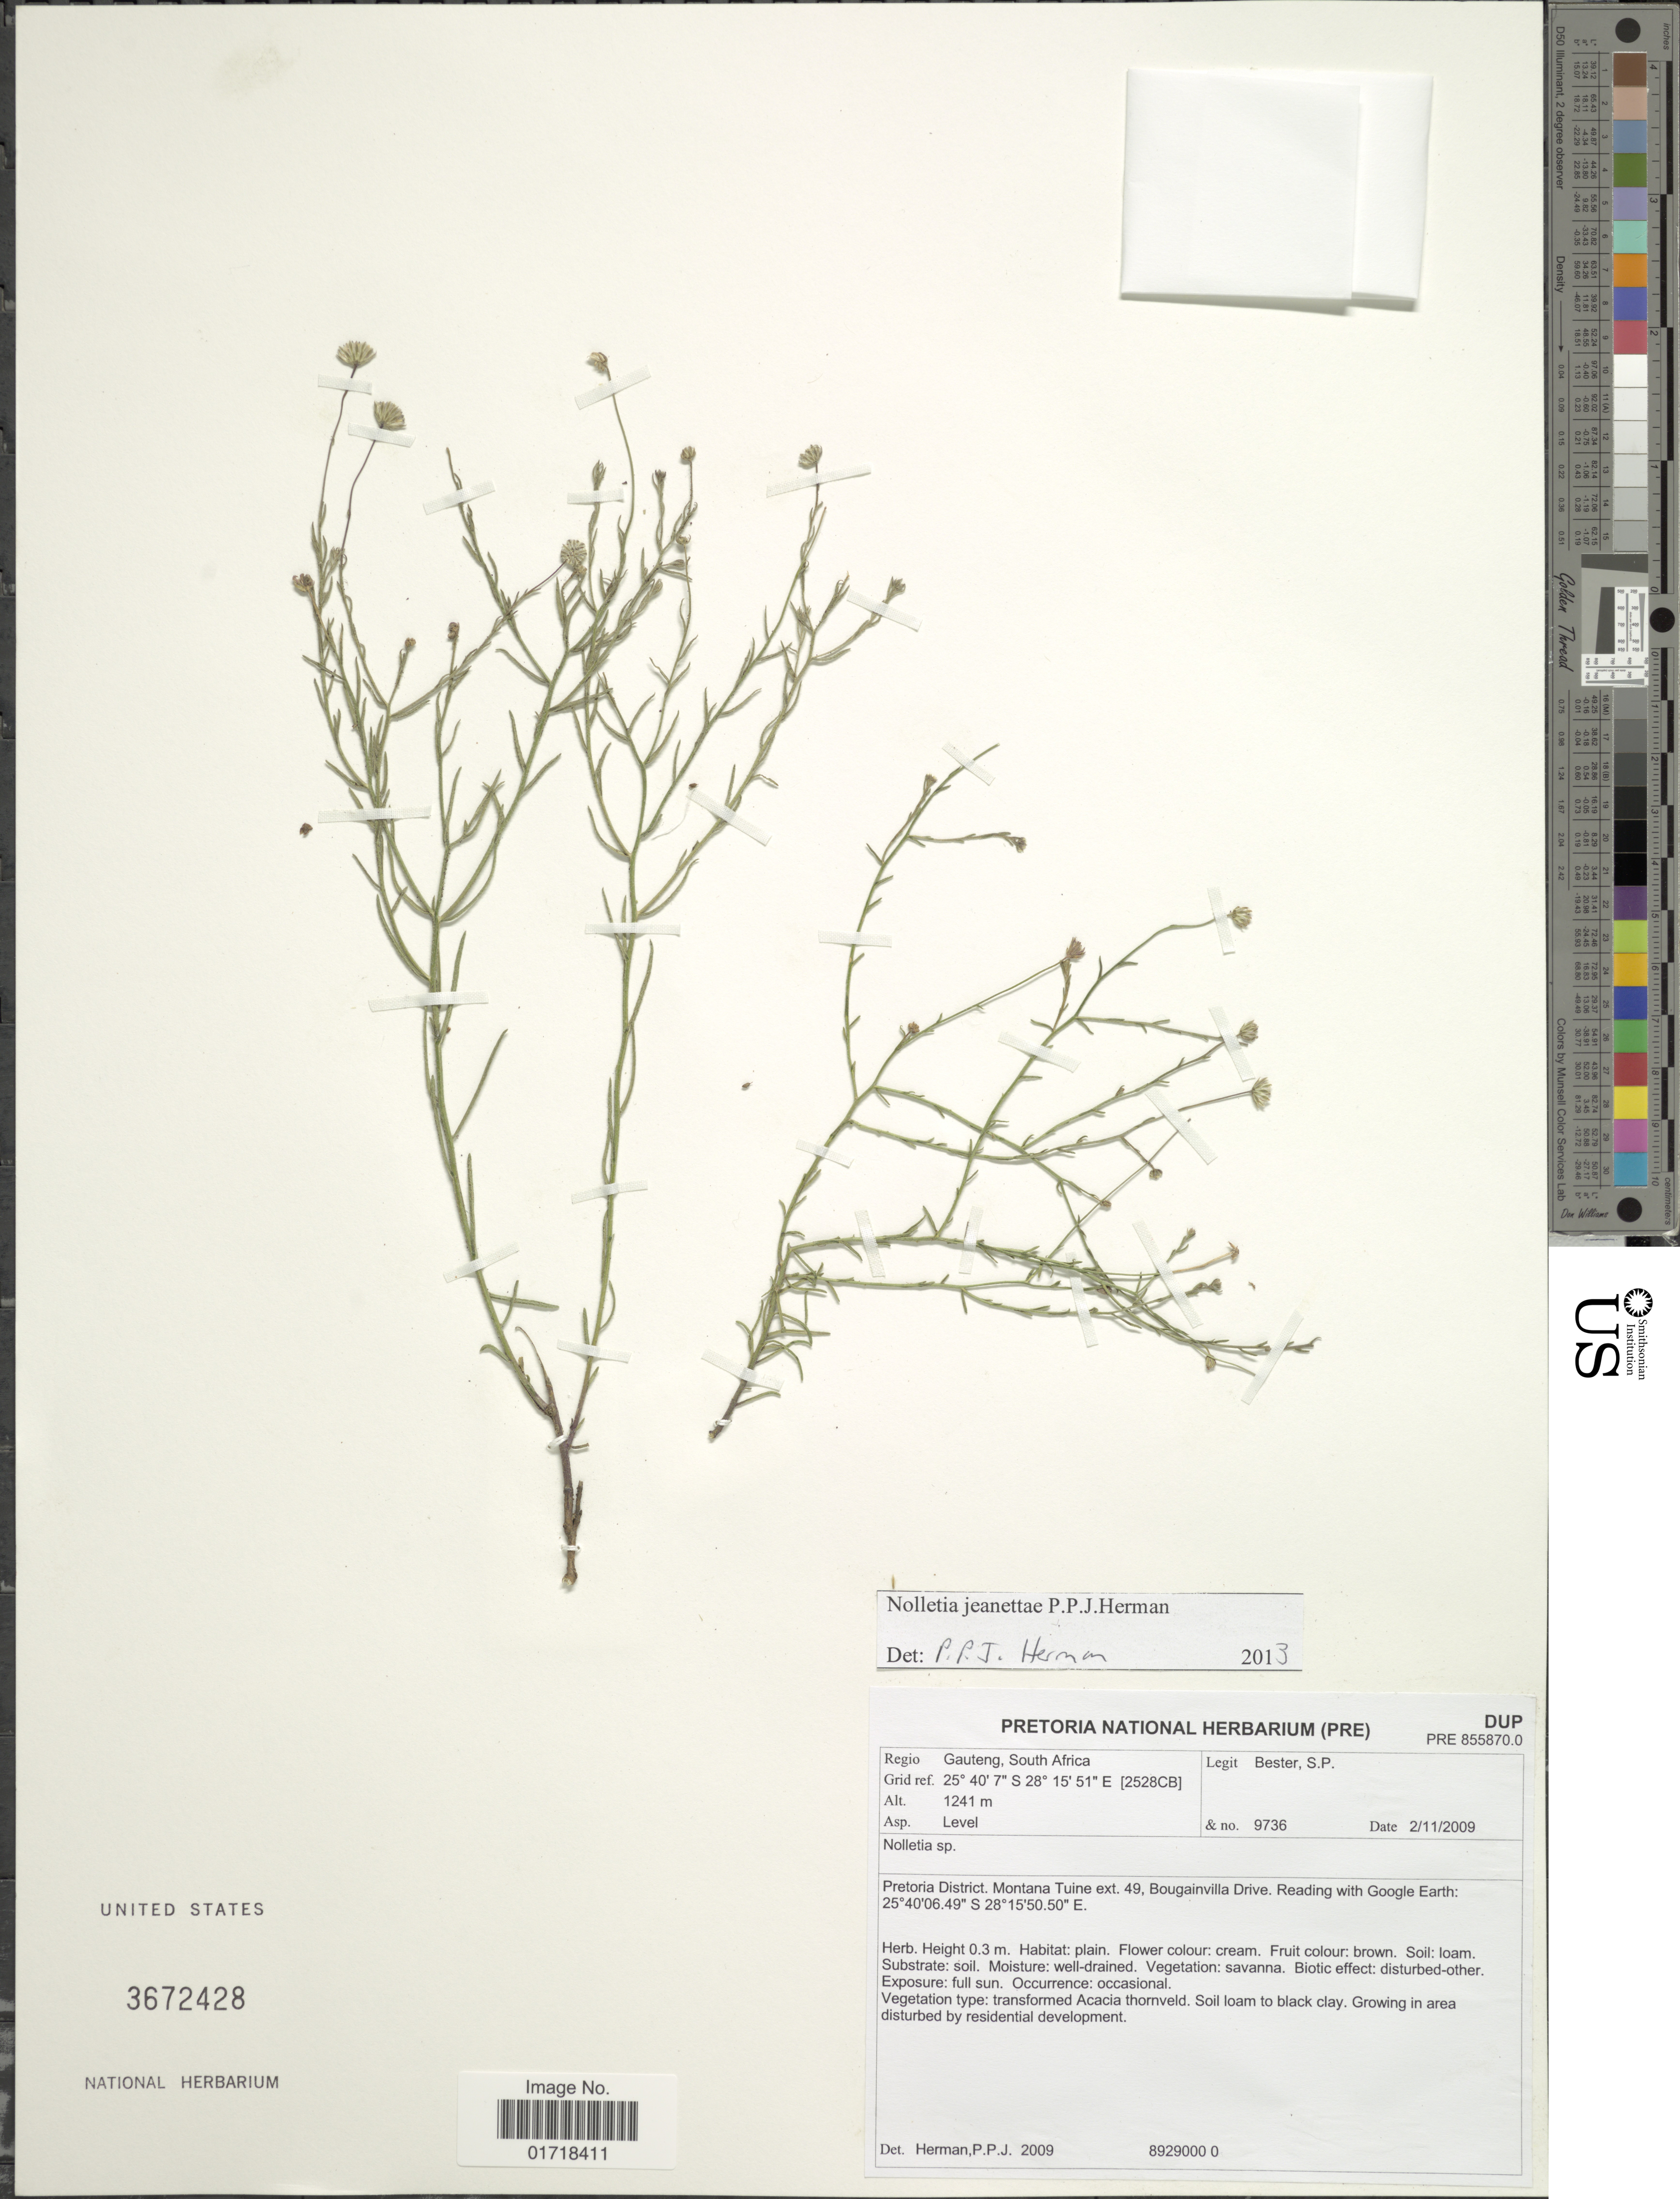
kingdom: Plantae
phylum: Tracheophyta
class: Magnoliopsida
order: Asterales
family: Asteraceae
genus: Nolletia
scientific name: Nolletia jeanettae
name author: P.P.J. Herman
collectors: S. Bester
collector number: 9736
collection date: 2009-11-02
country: South Africa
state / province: Gauteng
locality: Pretoria District, Montana Tuine ext. 49, Bougainville Drive.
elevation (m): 1241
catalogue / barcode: US 3672428